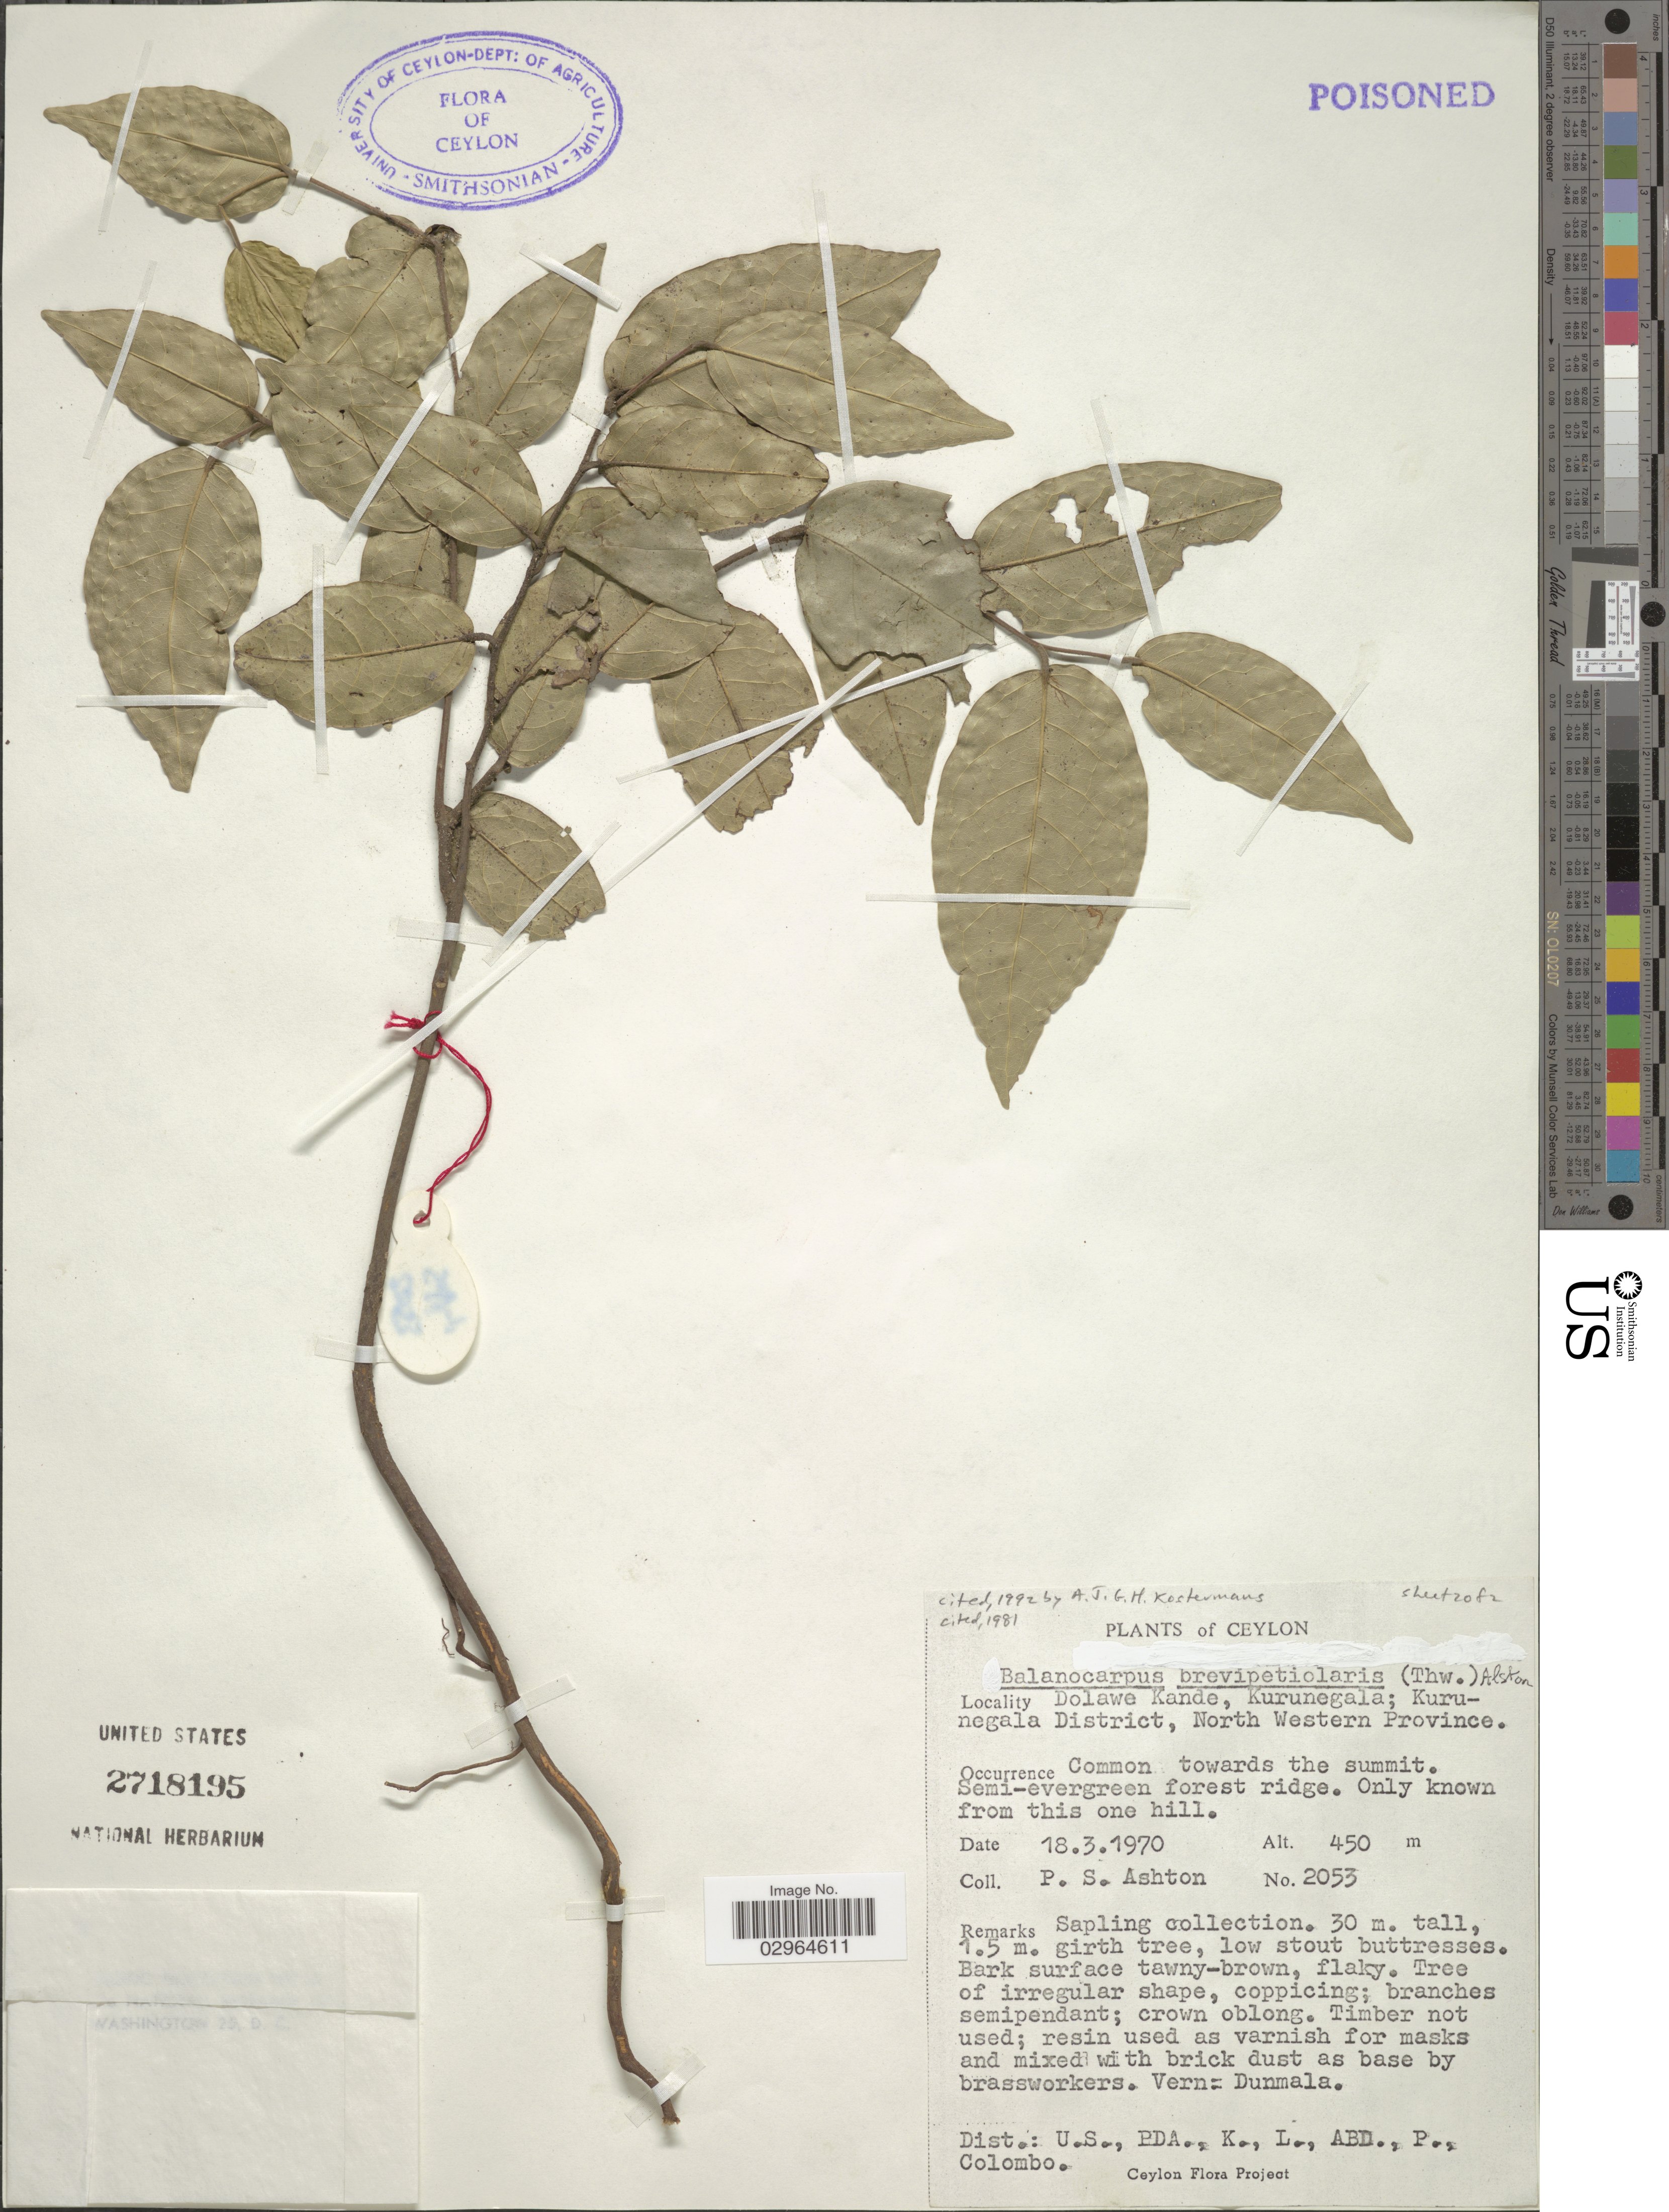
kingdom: Plantae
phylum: Tracheophyta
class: Magnoliopsida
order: Malvales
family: Dipterocarpaceae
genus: Hopea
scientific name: Hopea brevipetiolaris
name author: (Thwaites ex Trimen) P.S. Ashton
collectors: P. S. Ashton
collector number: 2053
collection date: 1970-03-18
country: Sri Lanka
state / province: North Western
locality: Ceylon. Dolawe Kande, Kurunegala; Kurunegala District.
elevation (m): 450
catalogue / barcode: US 2718195